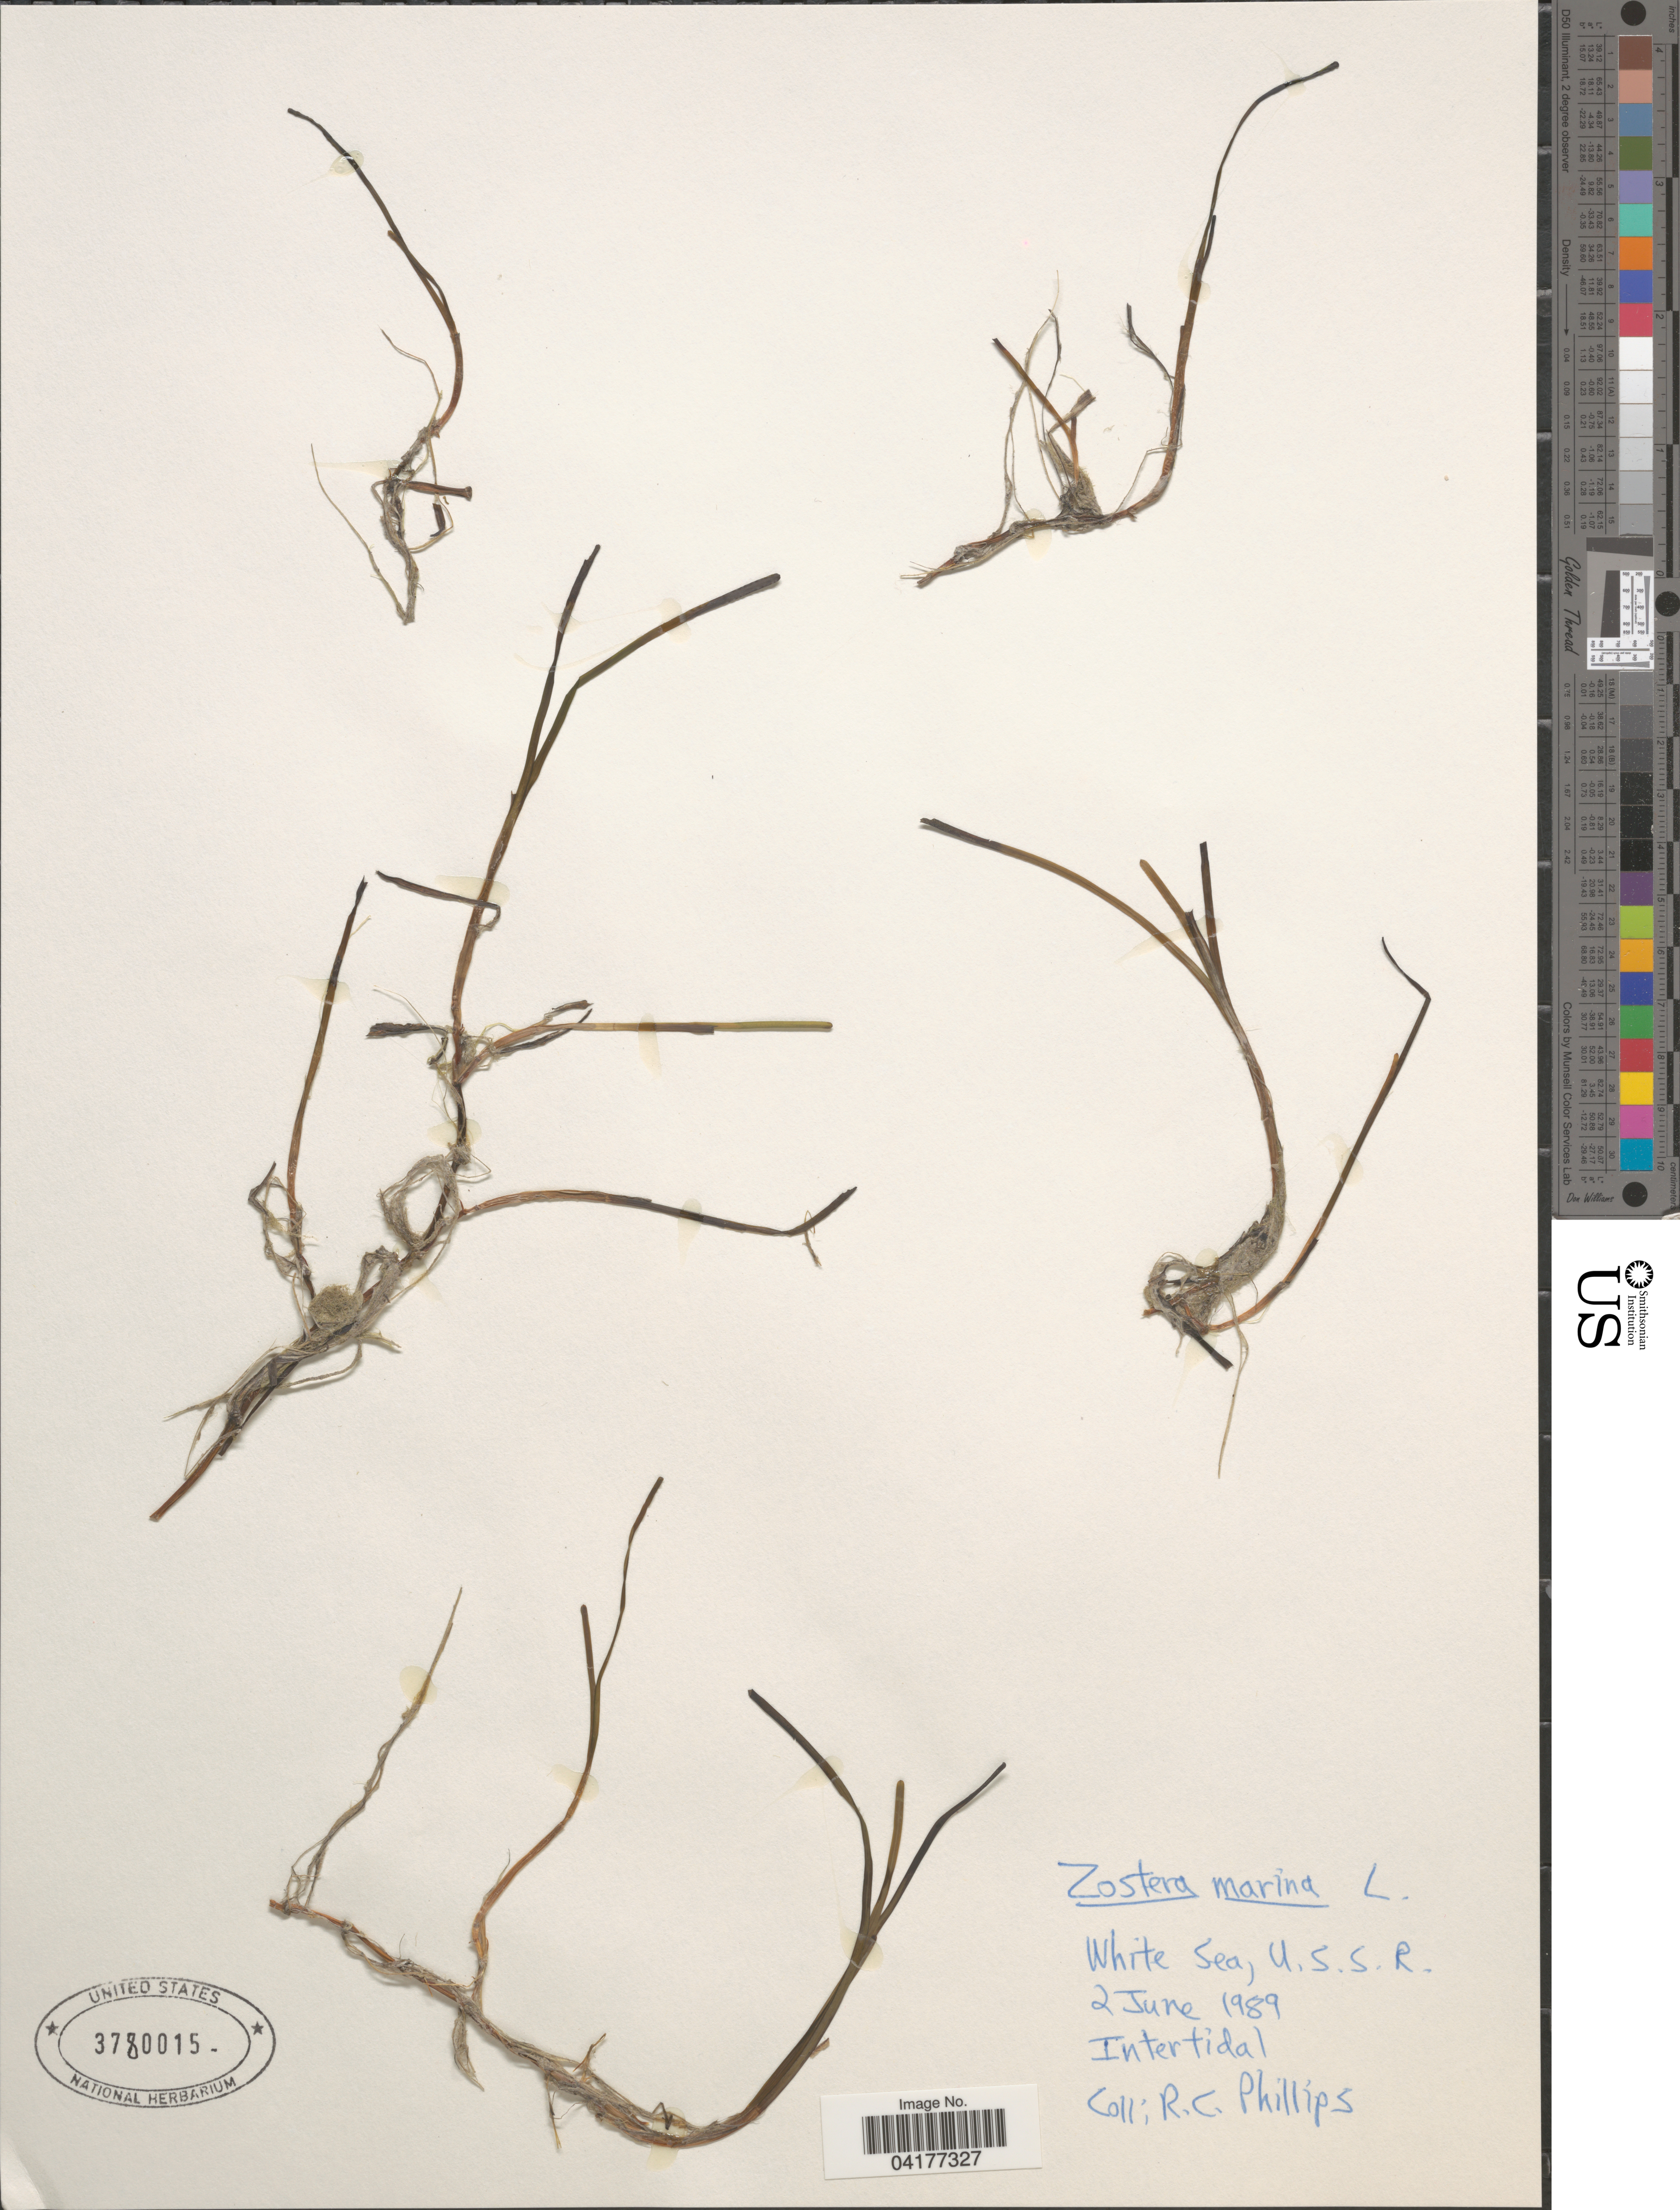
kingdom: Plantae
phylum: Tracheophyta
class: Liliopsida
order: Alismatales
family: Zosteraceae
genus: Zostera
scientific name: Zostera marina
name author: L.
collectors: R. C. Phillips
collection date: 1989-06-02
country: Russian Federation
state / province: Arkhangelsk / Karelia / Murmansk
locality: White Sea, U.S.S.R.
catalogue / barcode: US 3780015